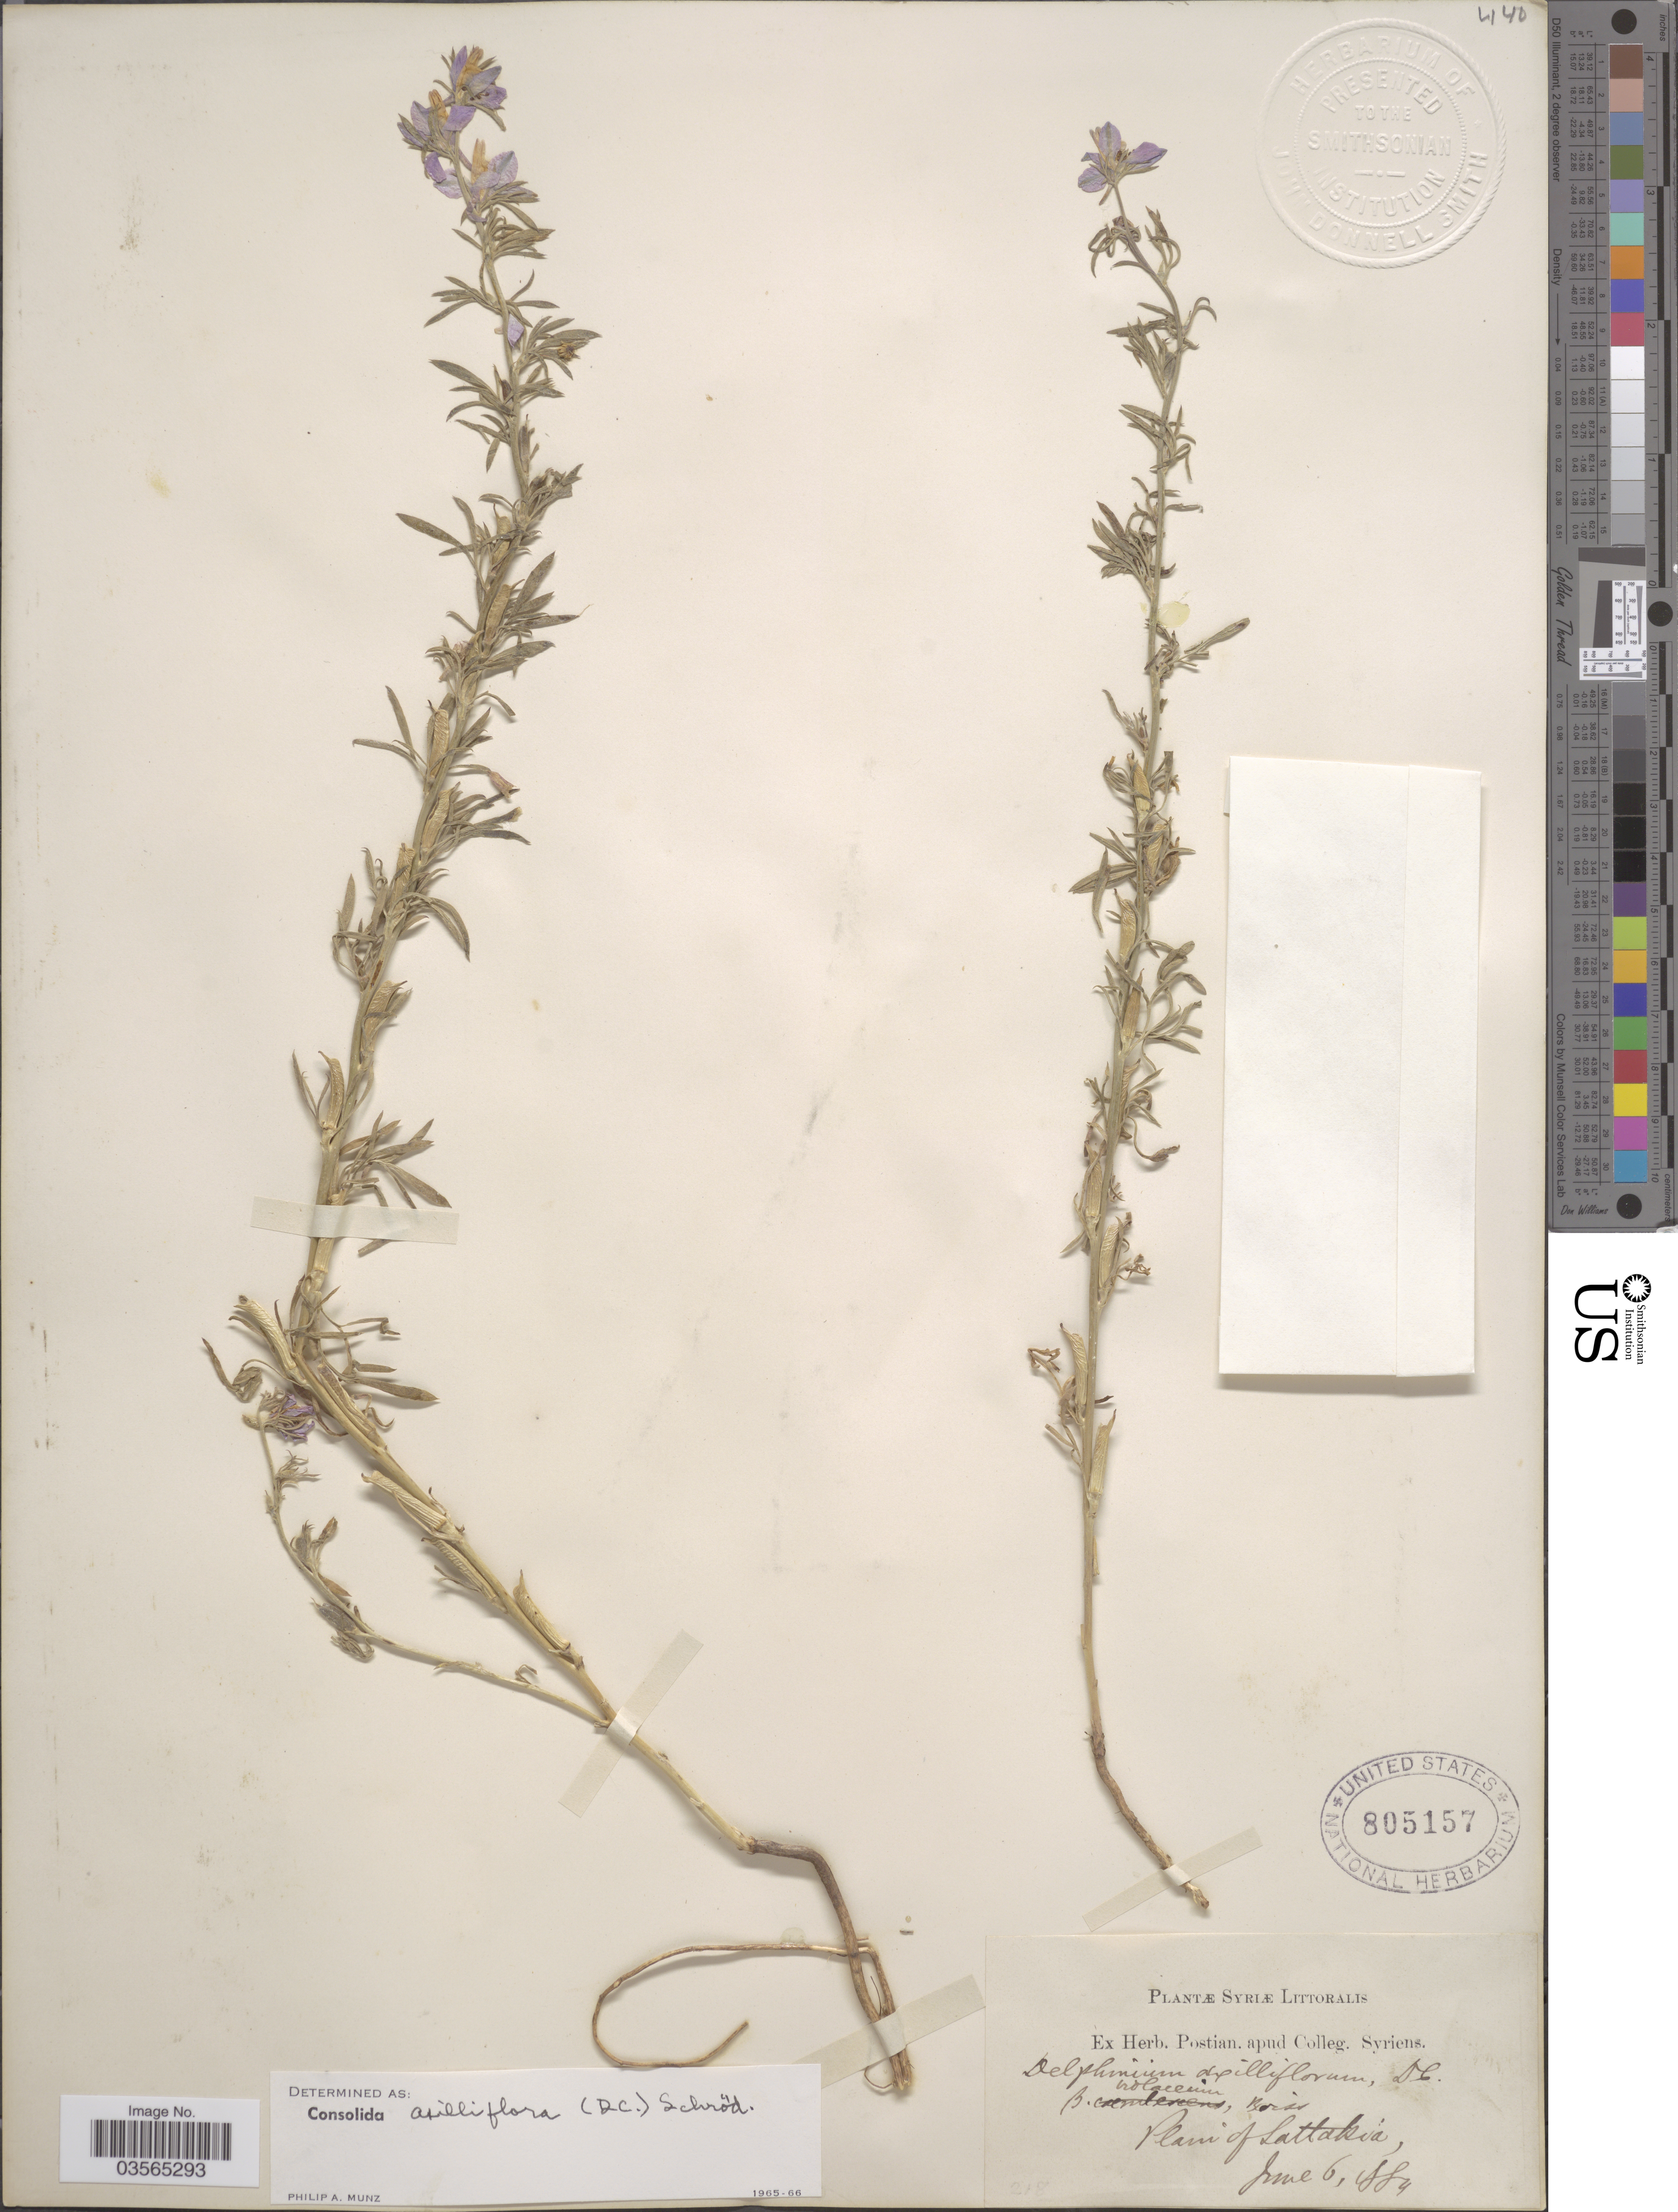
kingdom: Plantae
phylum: Tracheophyta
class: Magnoliopsida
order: Ranunculales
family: Ranunculaceae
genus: Delphinium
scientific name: Delphinium axilliflorum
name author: DC.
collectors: ex herb. Postian. apud Colleg. Syriens. Protest. USE "Fannie P. A. Shepard" (10308853) AS PRIMARY COLLECTOR INSTEAD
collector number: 218*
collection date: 1884-06-06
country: Syria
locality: Syriæ Littoralis. Plain of Lattakia.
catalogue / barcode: US 805157